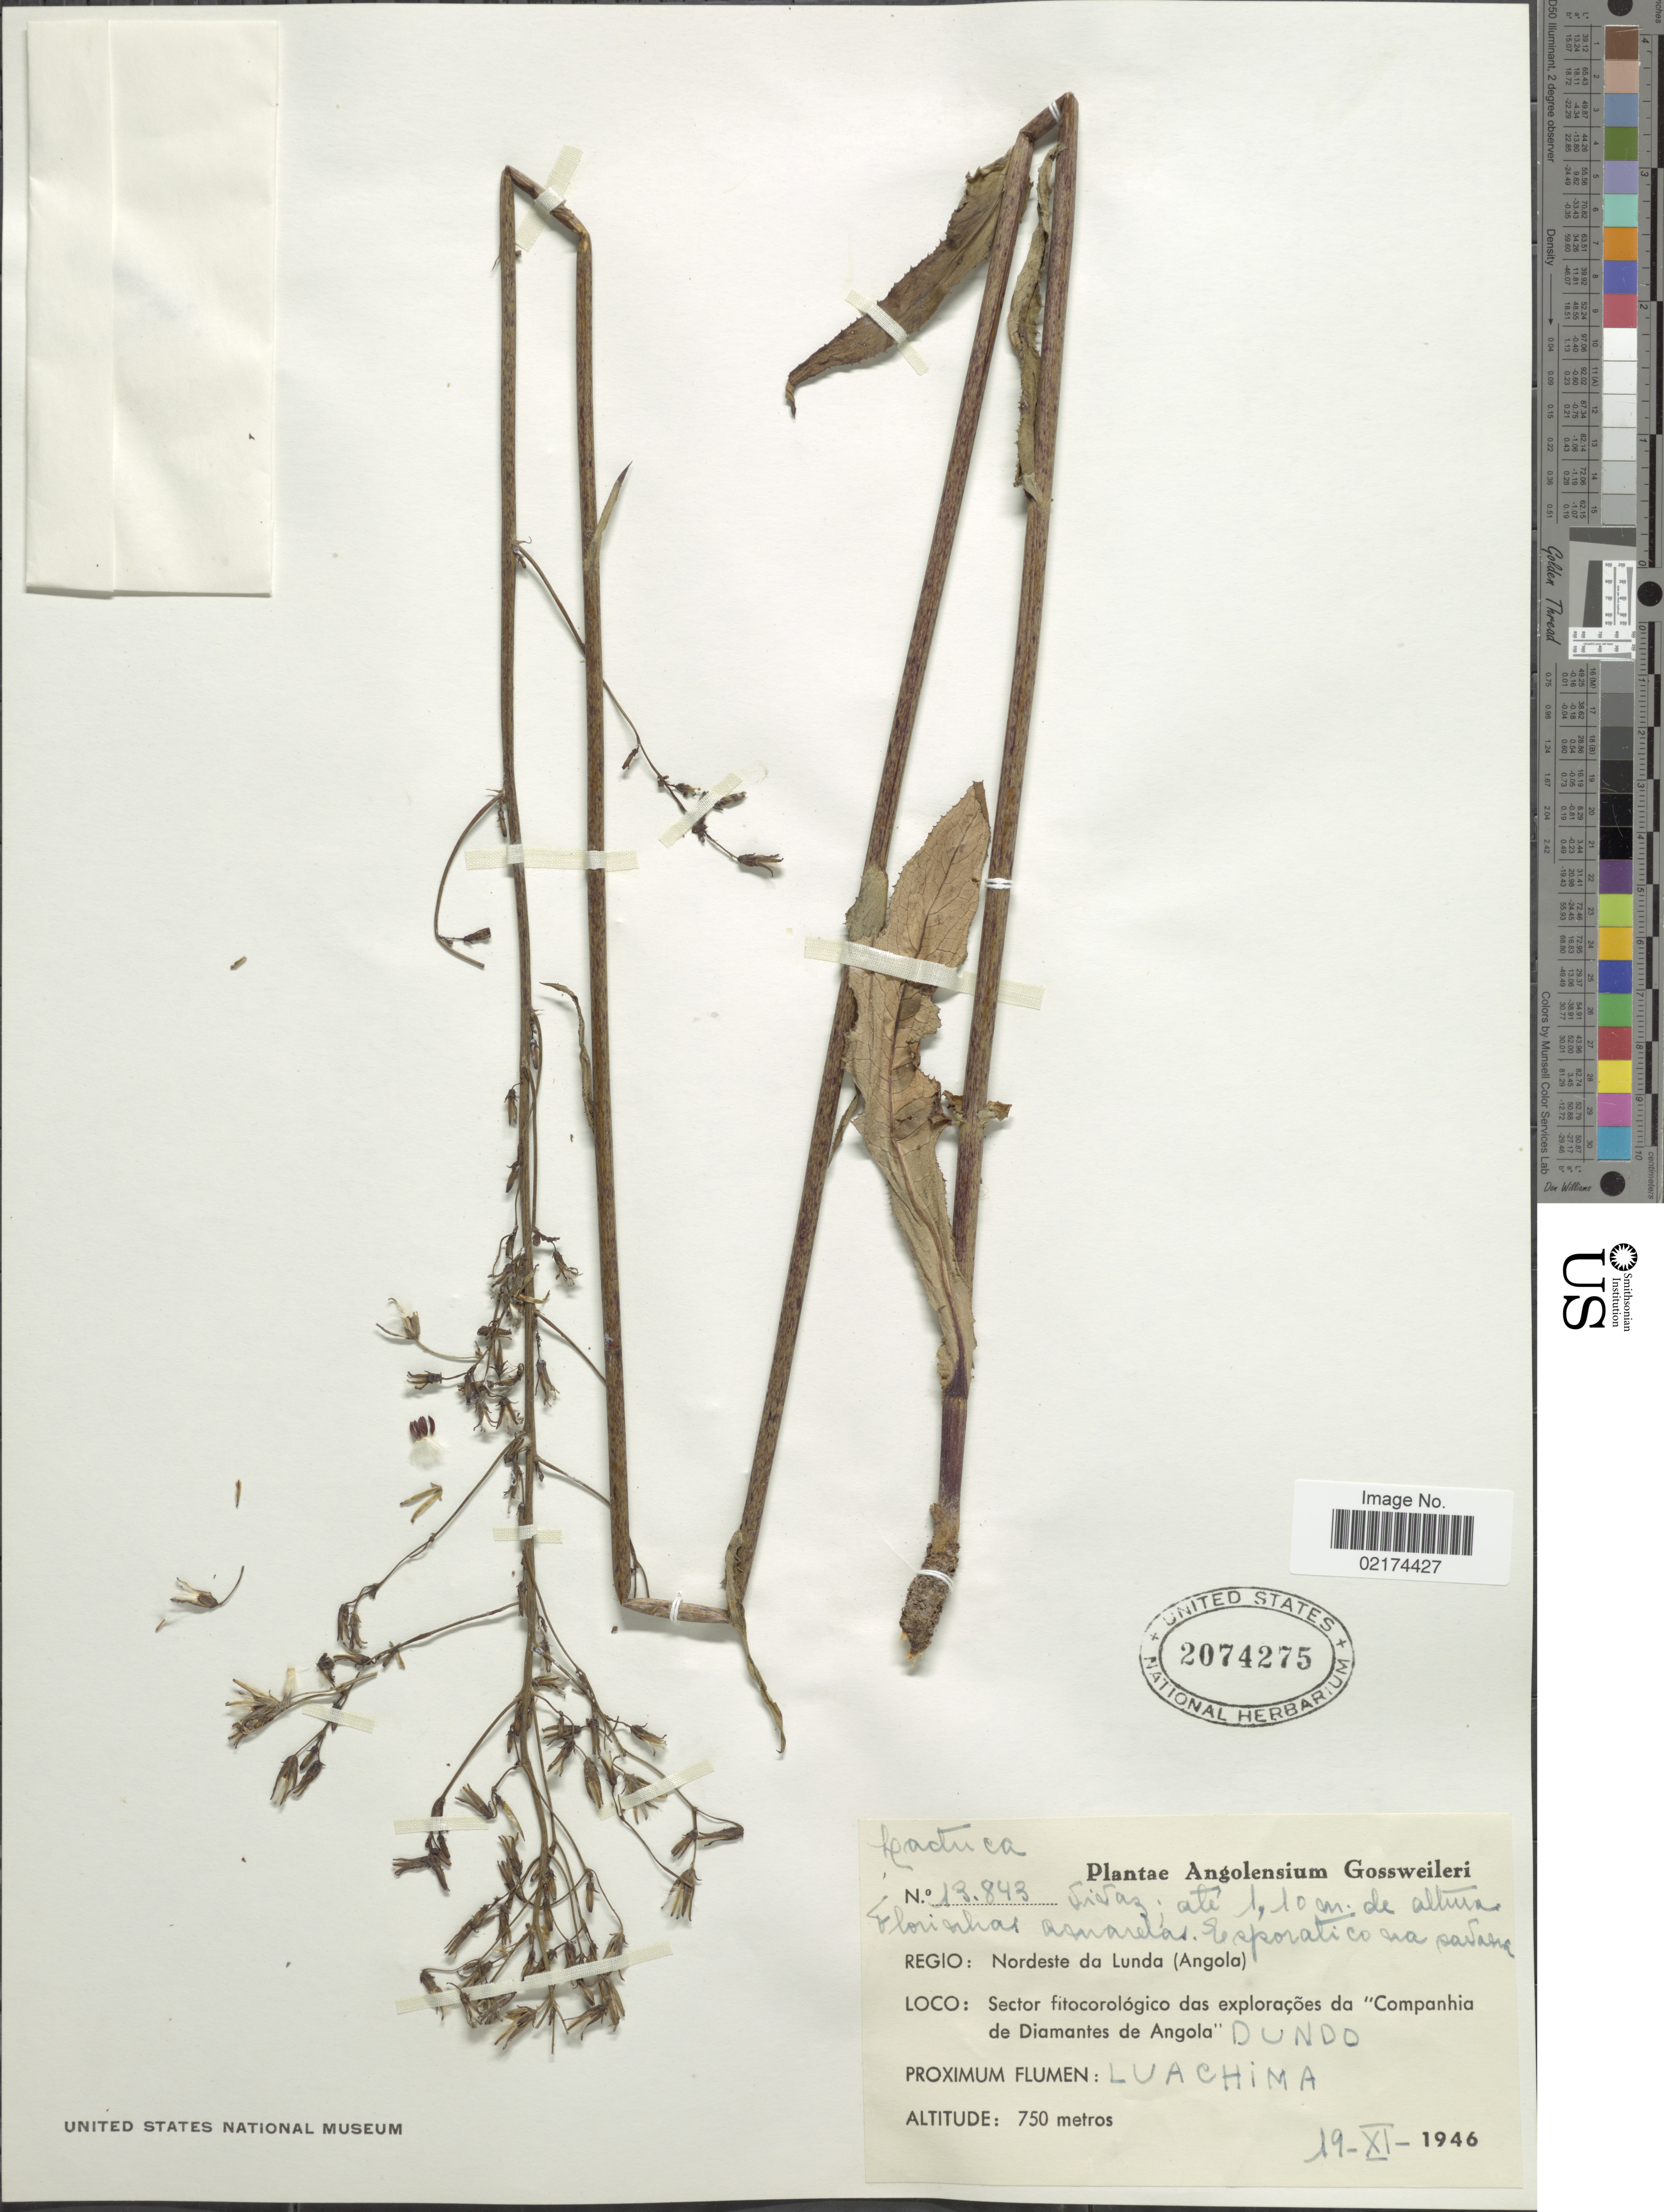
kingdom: Plantae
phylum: Tracheophyta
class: Magnoliopsida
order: Asterales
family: Asteraceae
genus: Lactuca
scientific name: Lactuca sp.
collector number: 13843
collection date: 1946-11-19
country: Angola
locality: Angolensium Gossweileri, Regio: Nordeste da Lunda (Angola), Sector fitocorologico das exploracoes da "Companhia de Diamantes de Angola" Dundo, Luachima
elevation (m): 750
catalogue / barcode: US 2074275